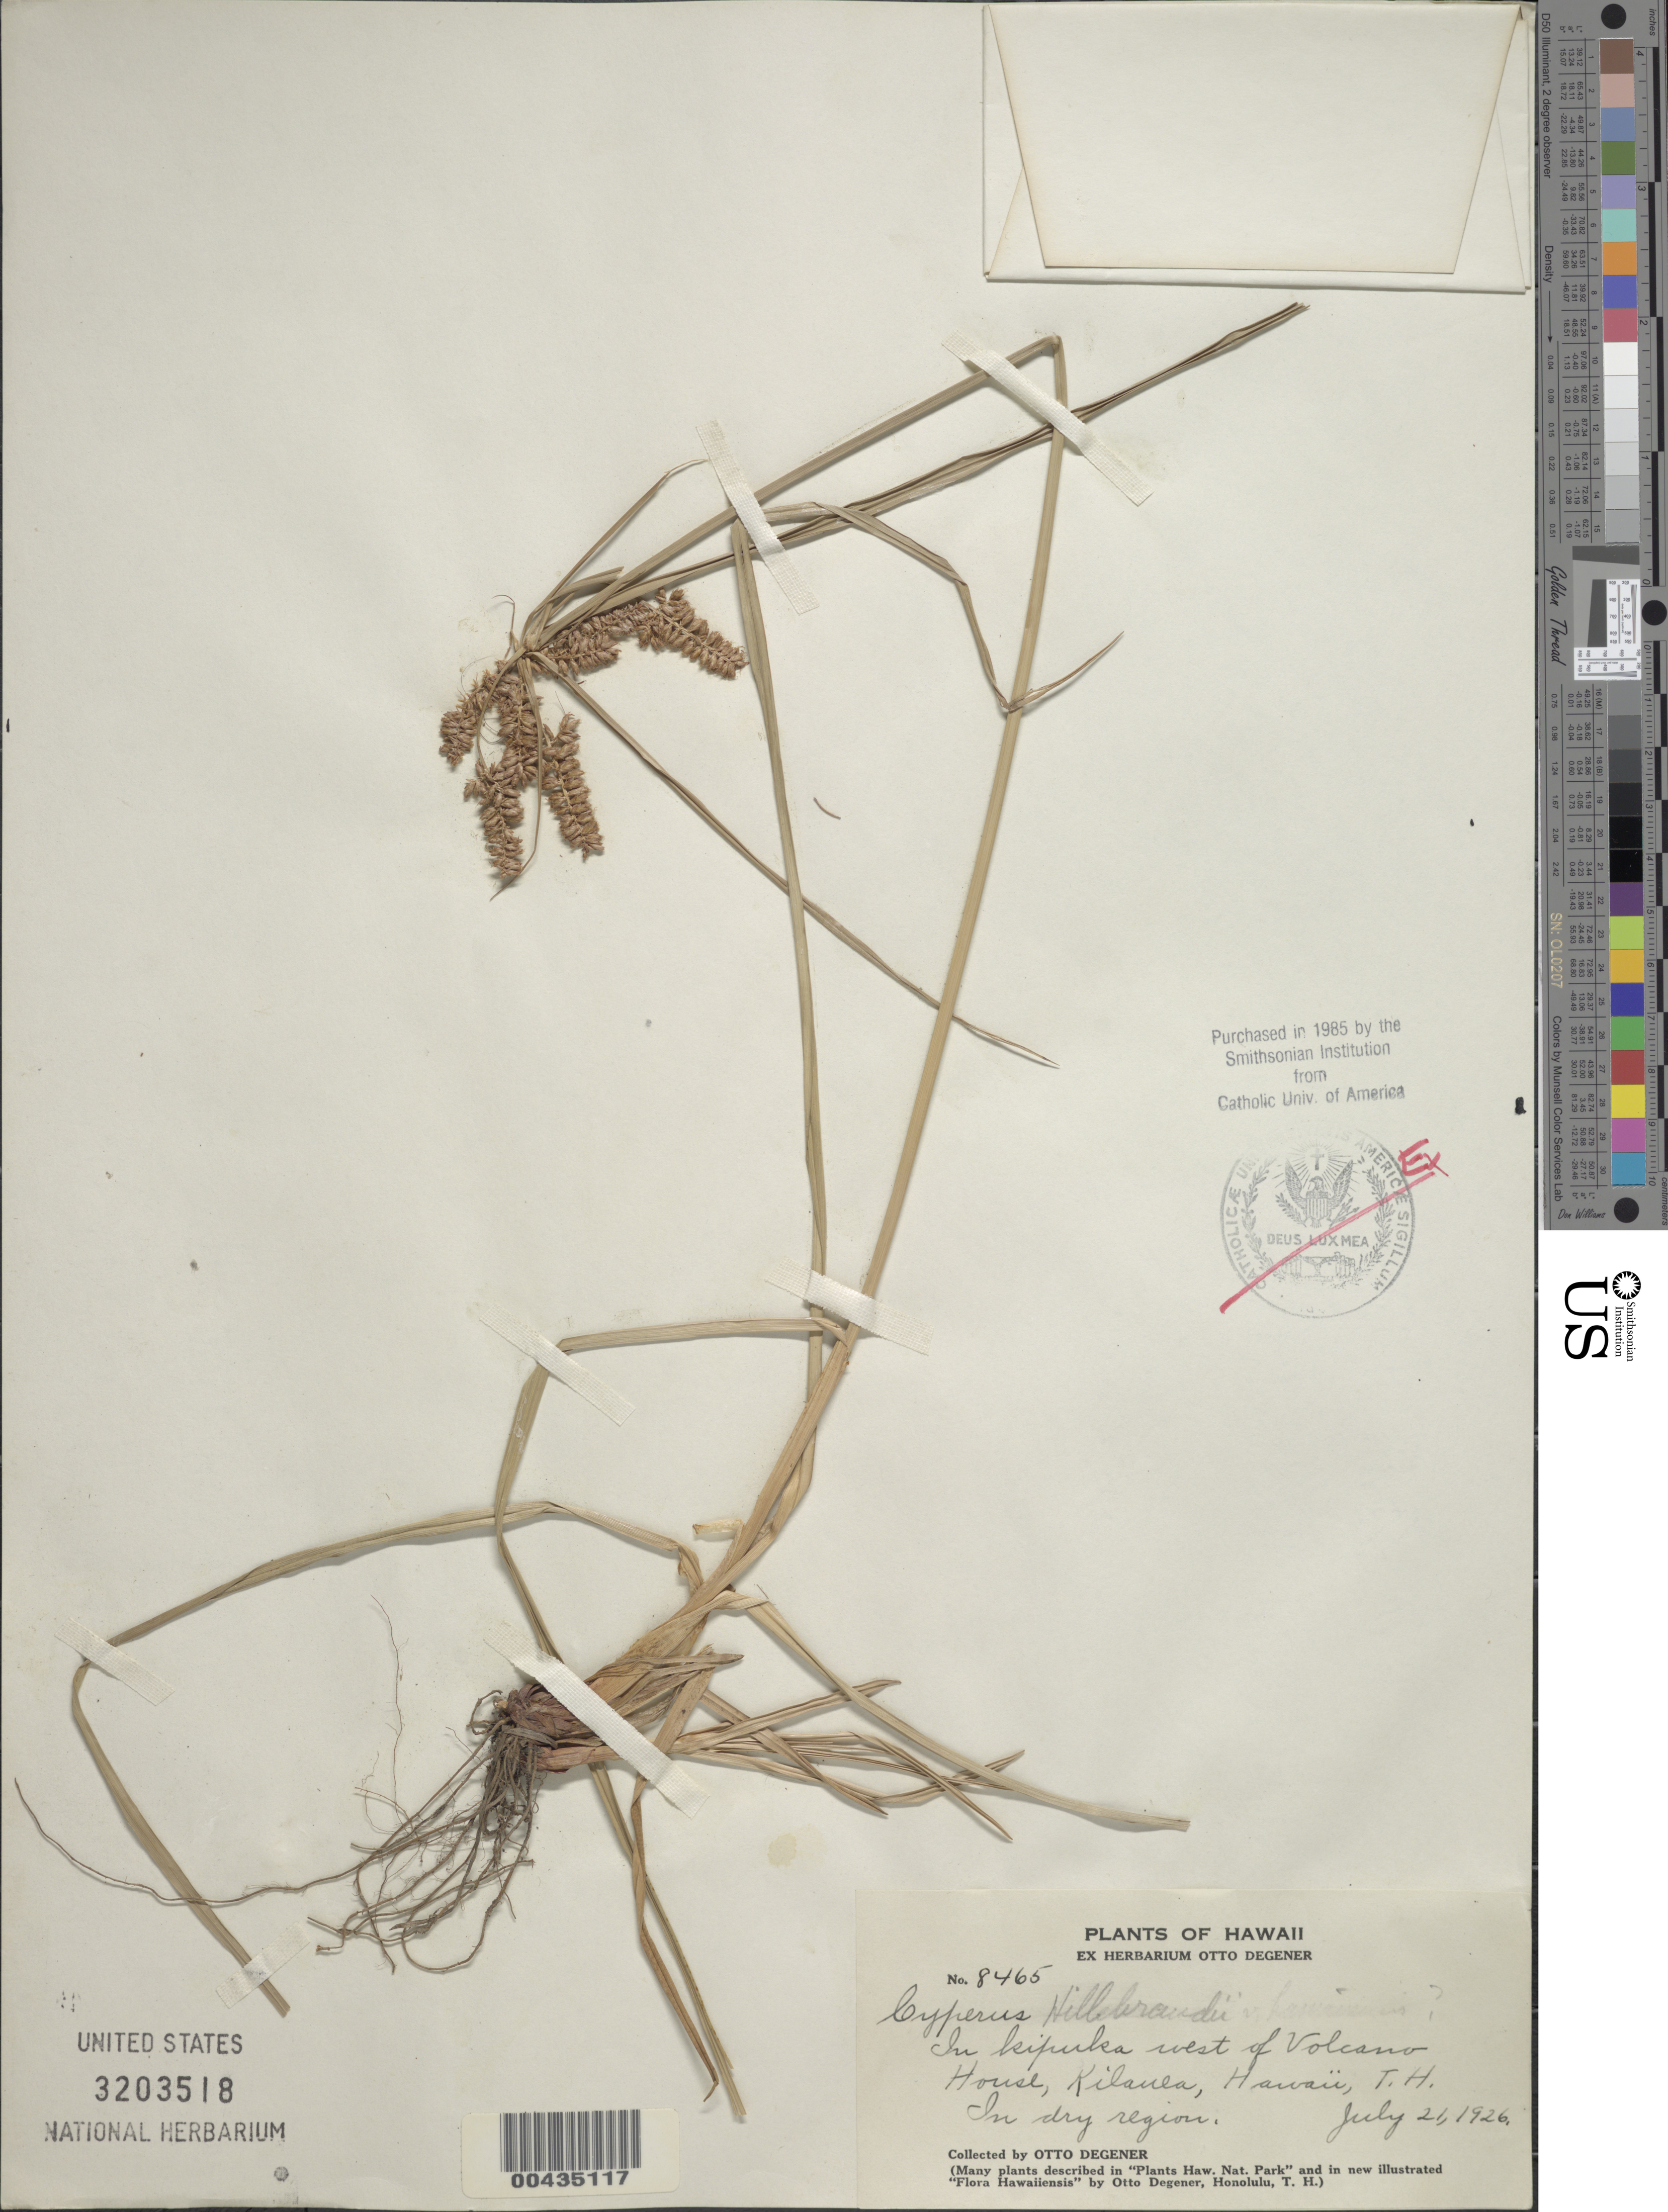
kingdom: Plantae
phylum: Tracheophyta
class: Liliopsida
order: Poales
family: Cyperaceae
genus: Cyperus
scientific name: Cyperus hillebrandii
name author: Boeckeler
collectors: O. Degener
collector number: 8465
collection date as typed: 21 Jul 1926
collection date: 1926-07-21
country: United States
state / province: Hawaii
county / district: Hawaii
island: Hawaii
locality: In Kipuka W of Volcano House, Kilauea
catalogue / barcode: US 3203518